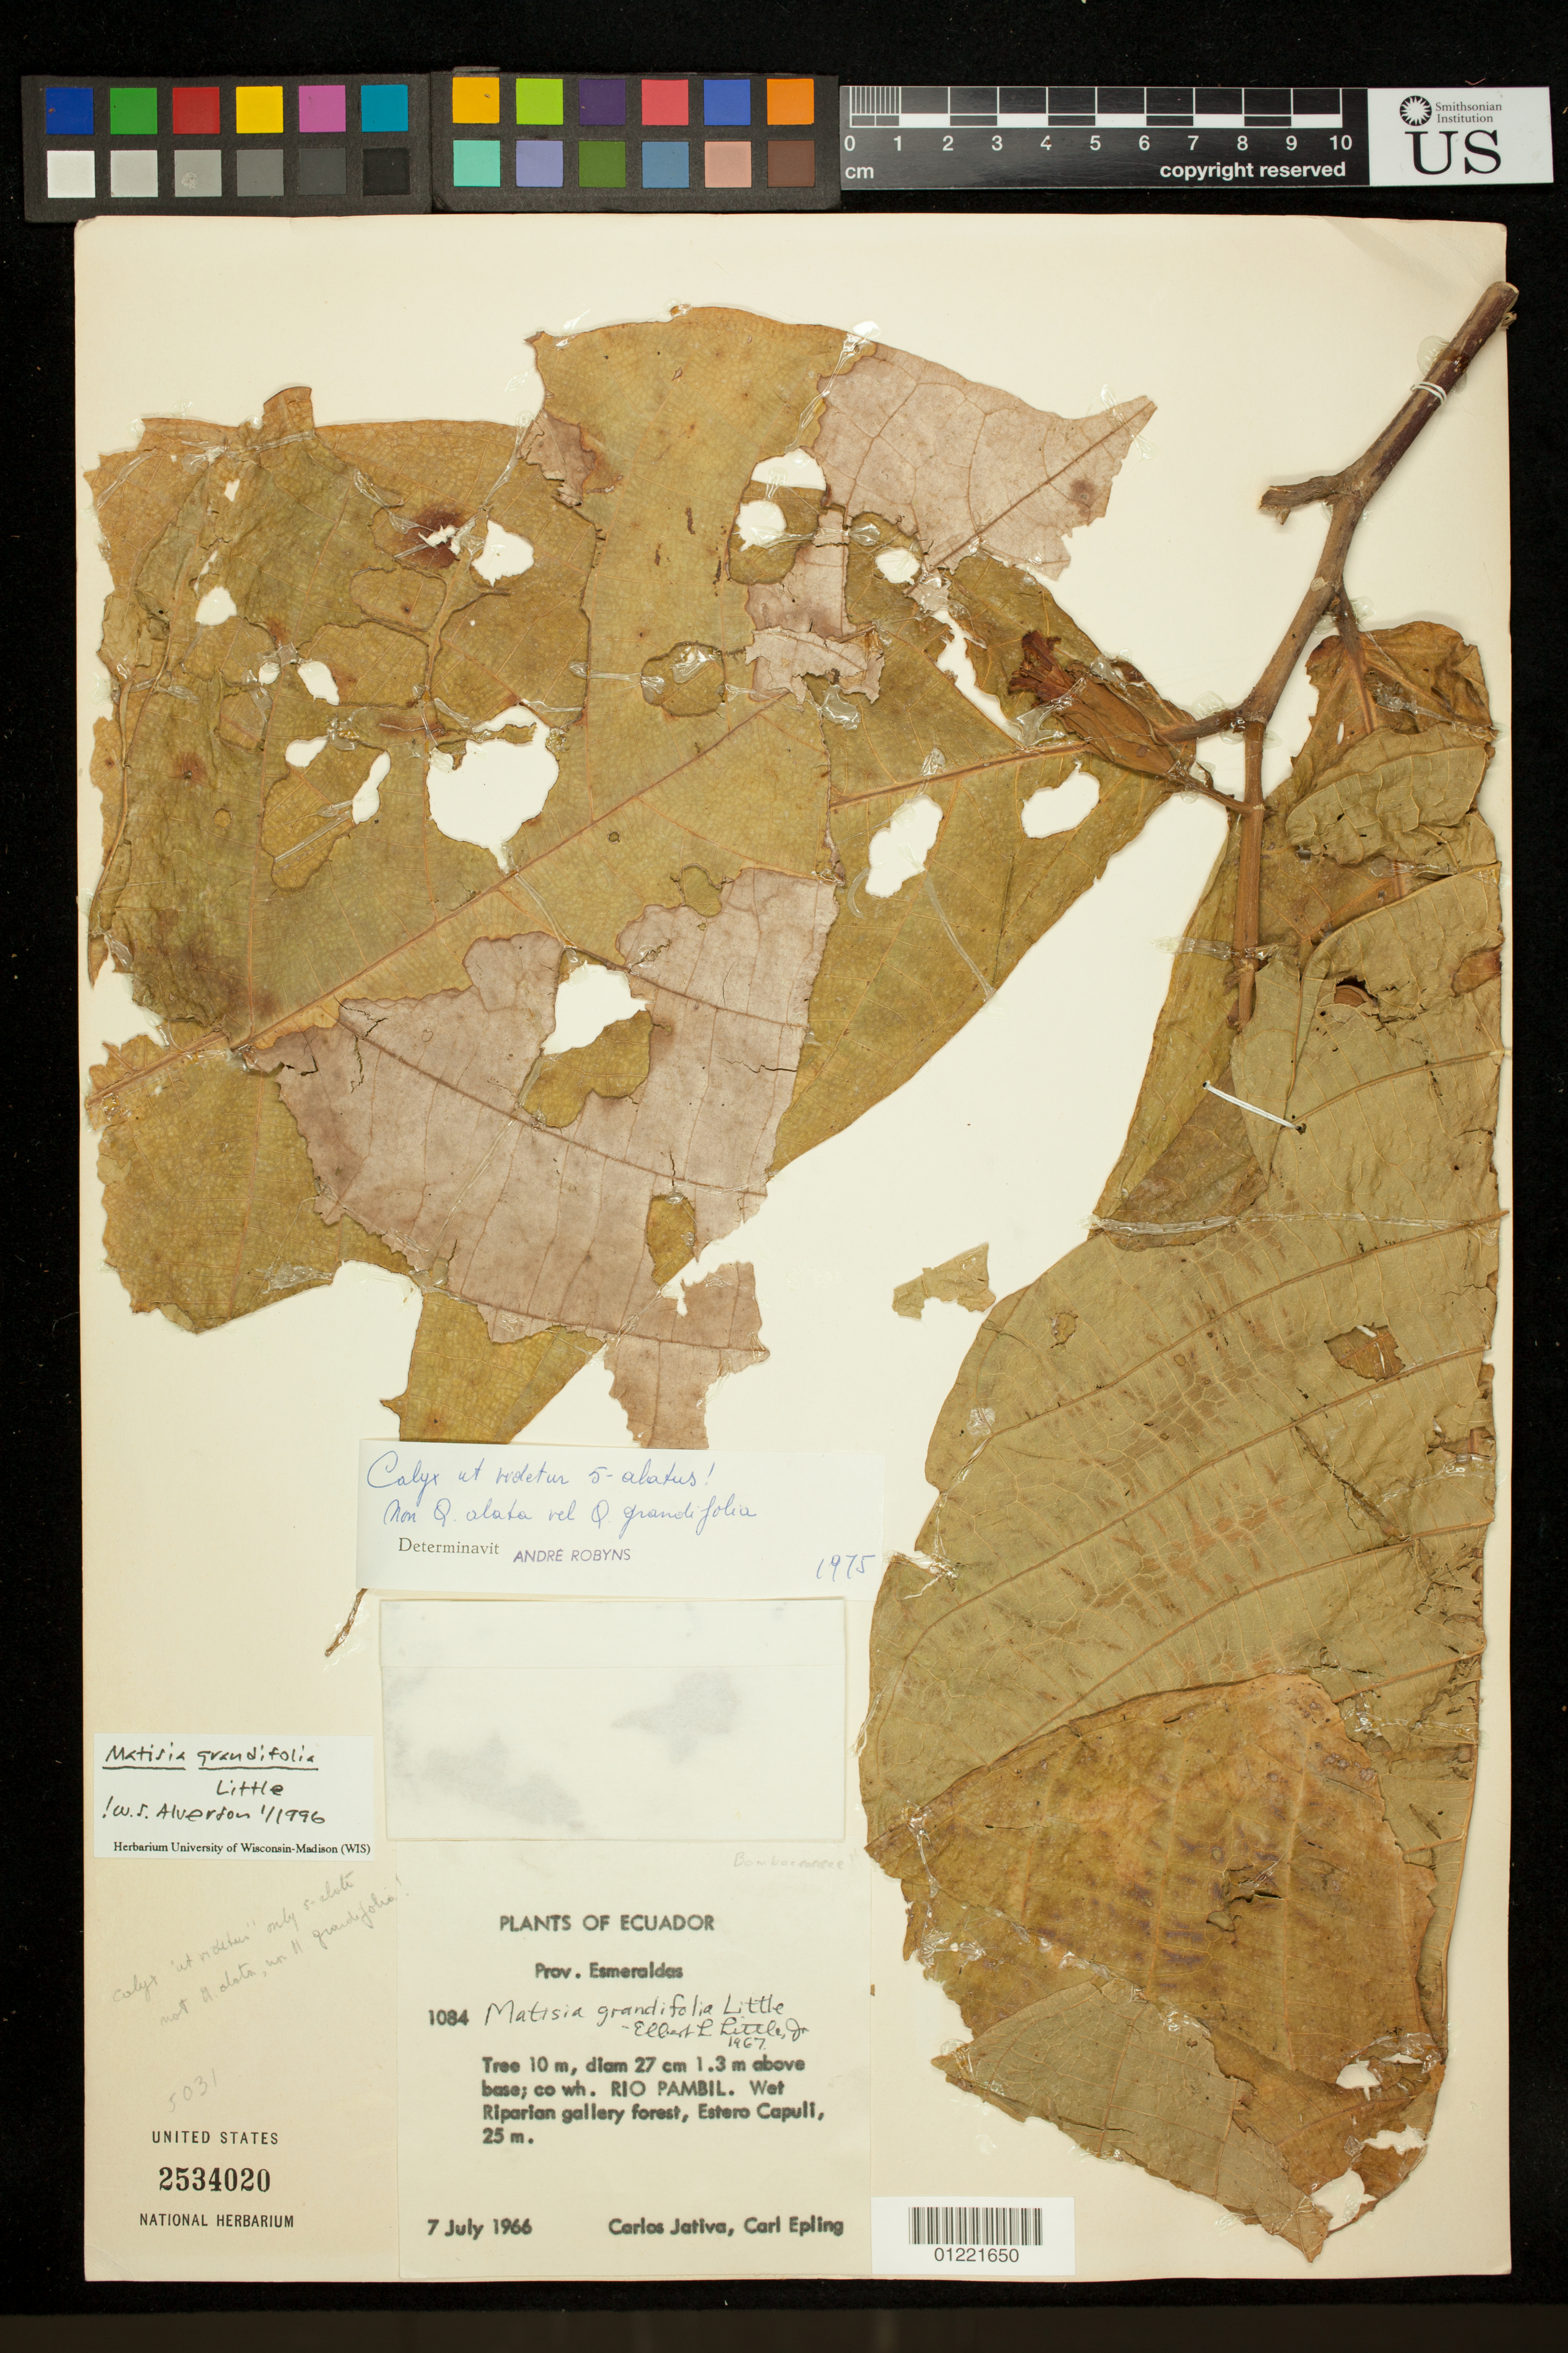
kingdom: Plantae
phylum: Tracheophyta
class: Magnoliopsida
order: Malvales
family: Malvaceae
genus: Matisia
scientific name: Matisia grandifolia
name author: Little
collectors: C. D. Játiva & C. C. Epling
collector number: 1084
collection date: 1966-07-07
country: Ecuador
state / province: Esmeraldas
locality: Rio Pambil. Wet Riparian forest, Estero Capuli, 25 m.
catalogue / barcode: US 2534020